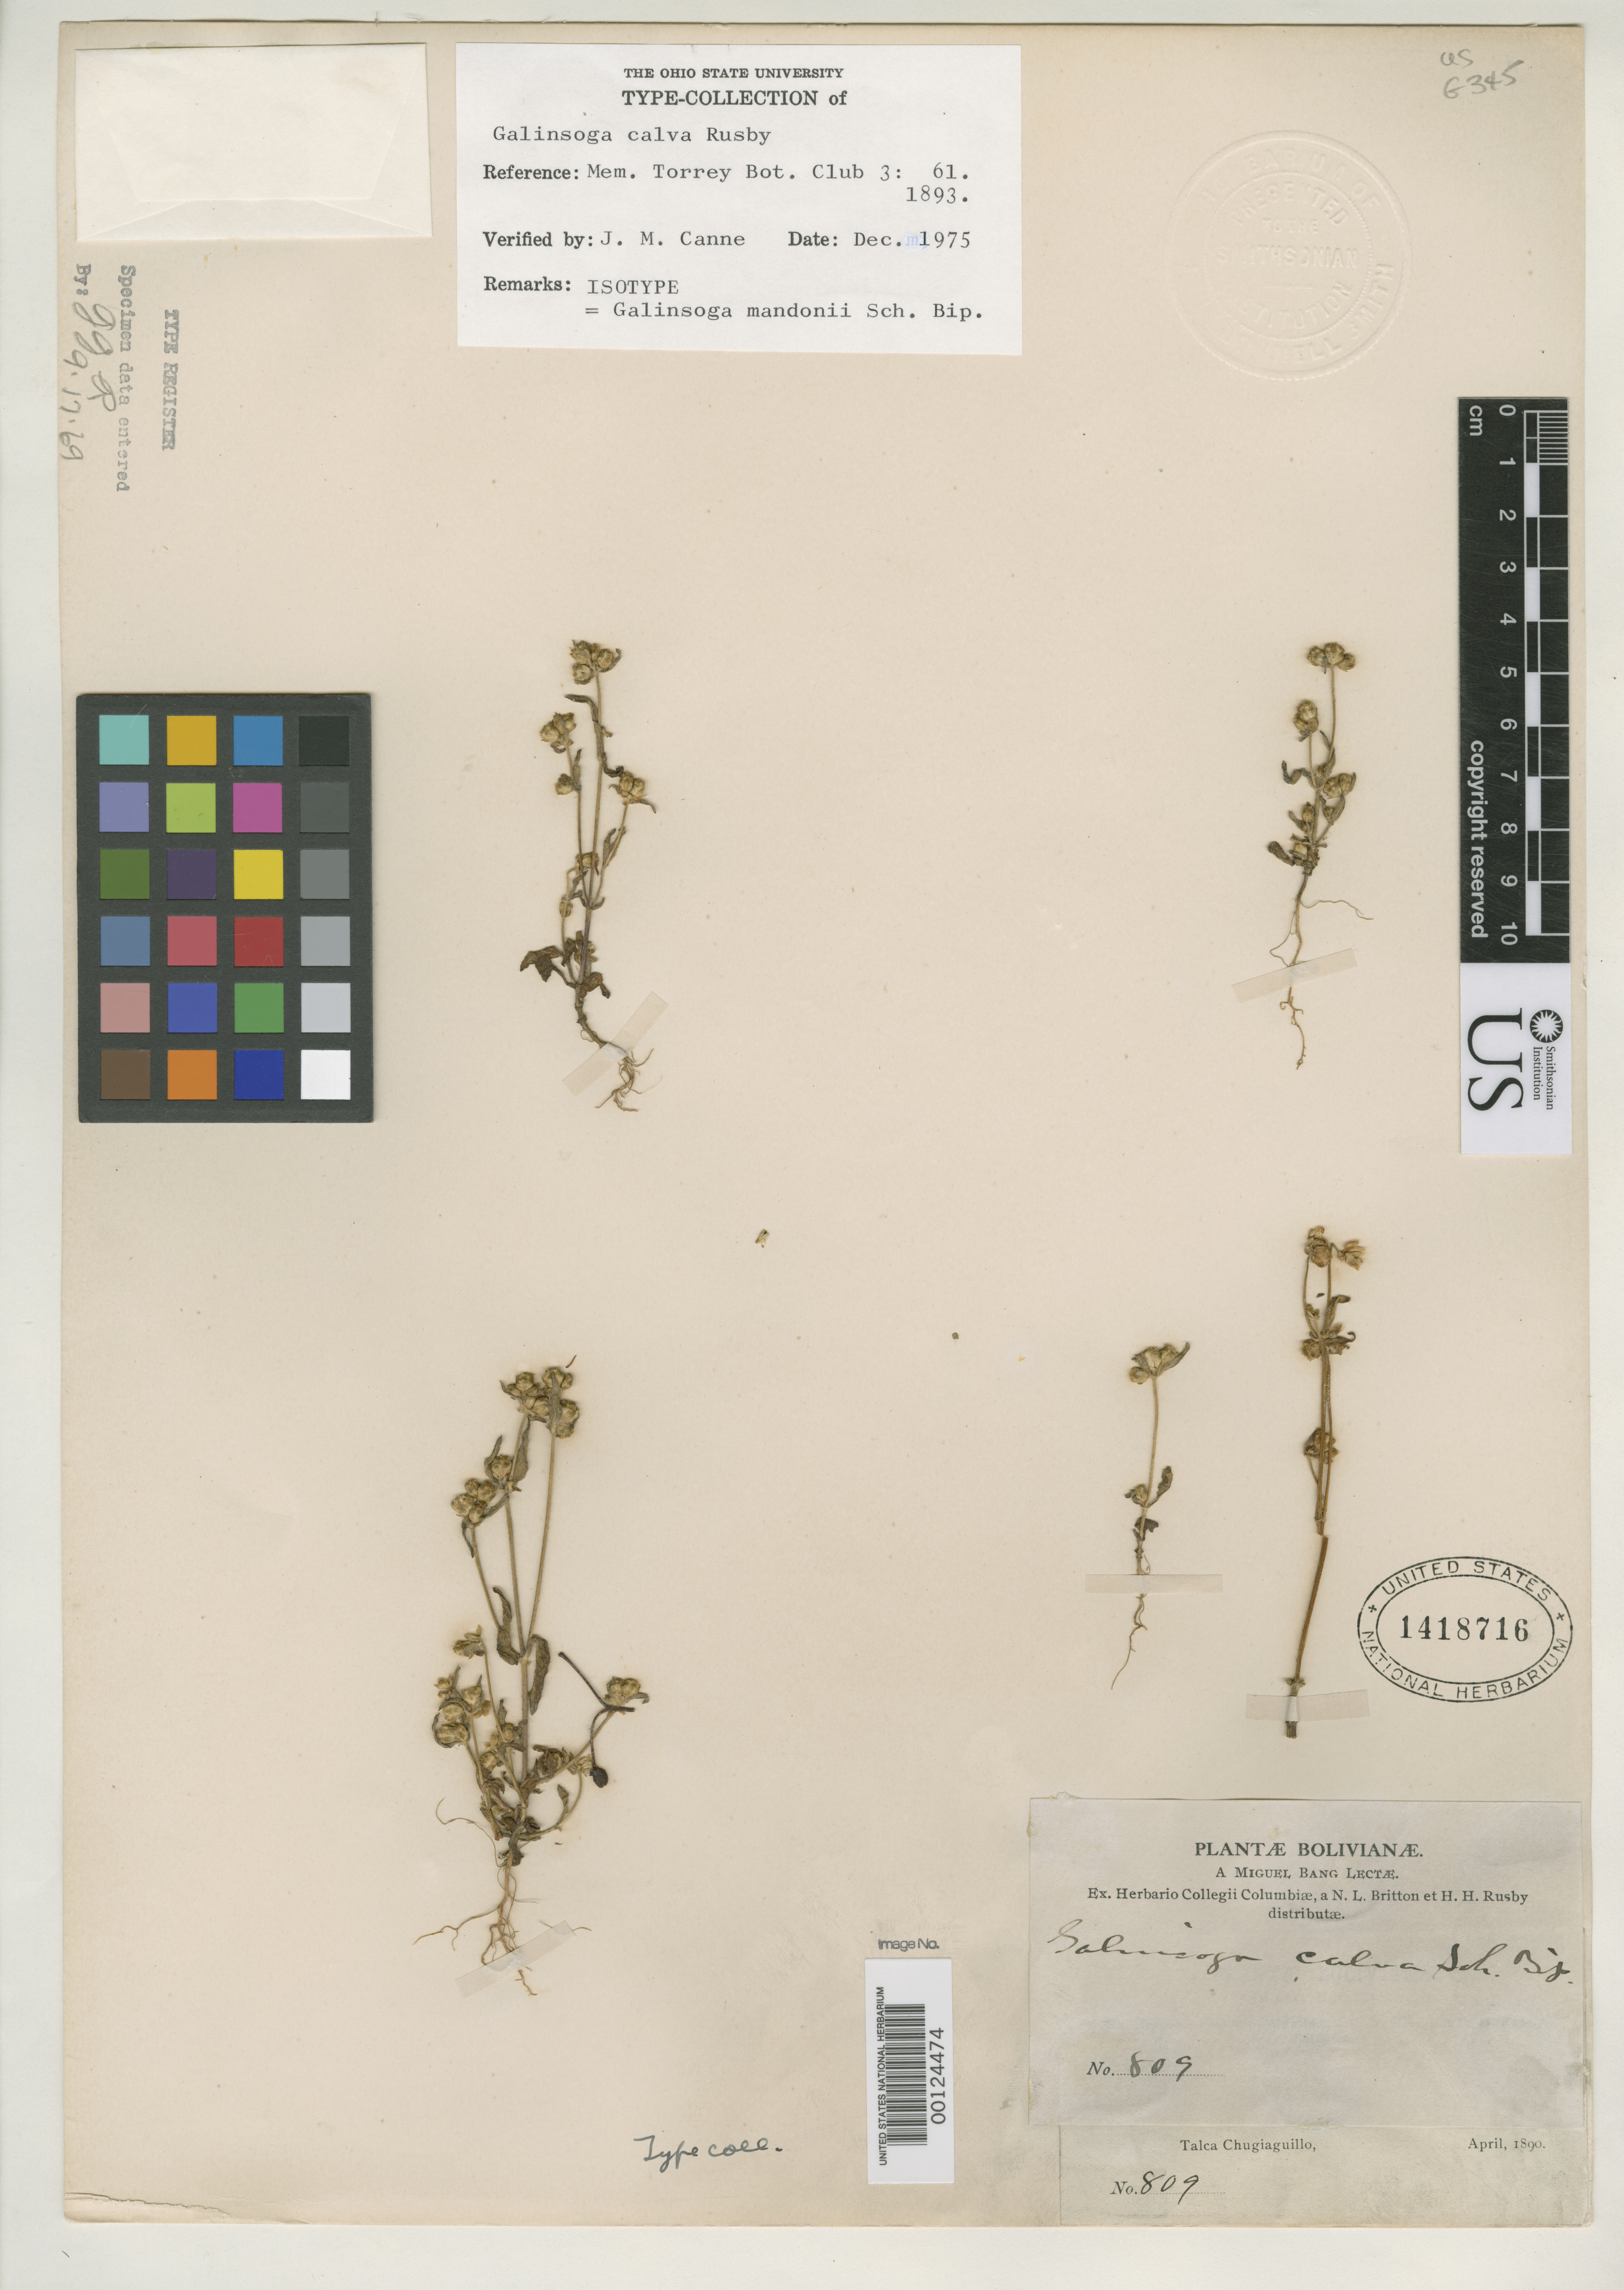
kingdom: Plantae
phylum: Tracheophyta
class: Magnoliopsida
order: Asterales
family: Asteraceae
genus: Galinsoga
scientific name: Galinsoga calva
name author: Rusby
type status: Isotype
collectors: M. Bang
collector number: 809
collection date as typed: Apr 1890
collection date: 1890-04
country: Bolivia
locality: Talca Chugiaguillo.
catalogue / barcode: US 1418716